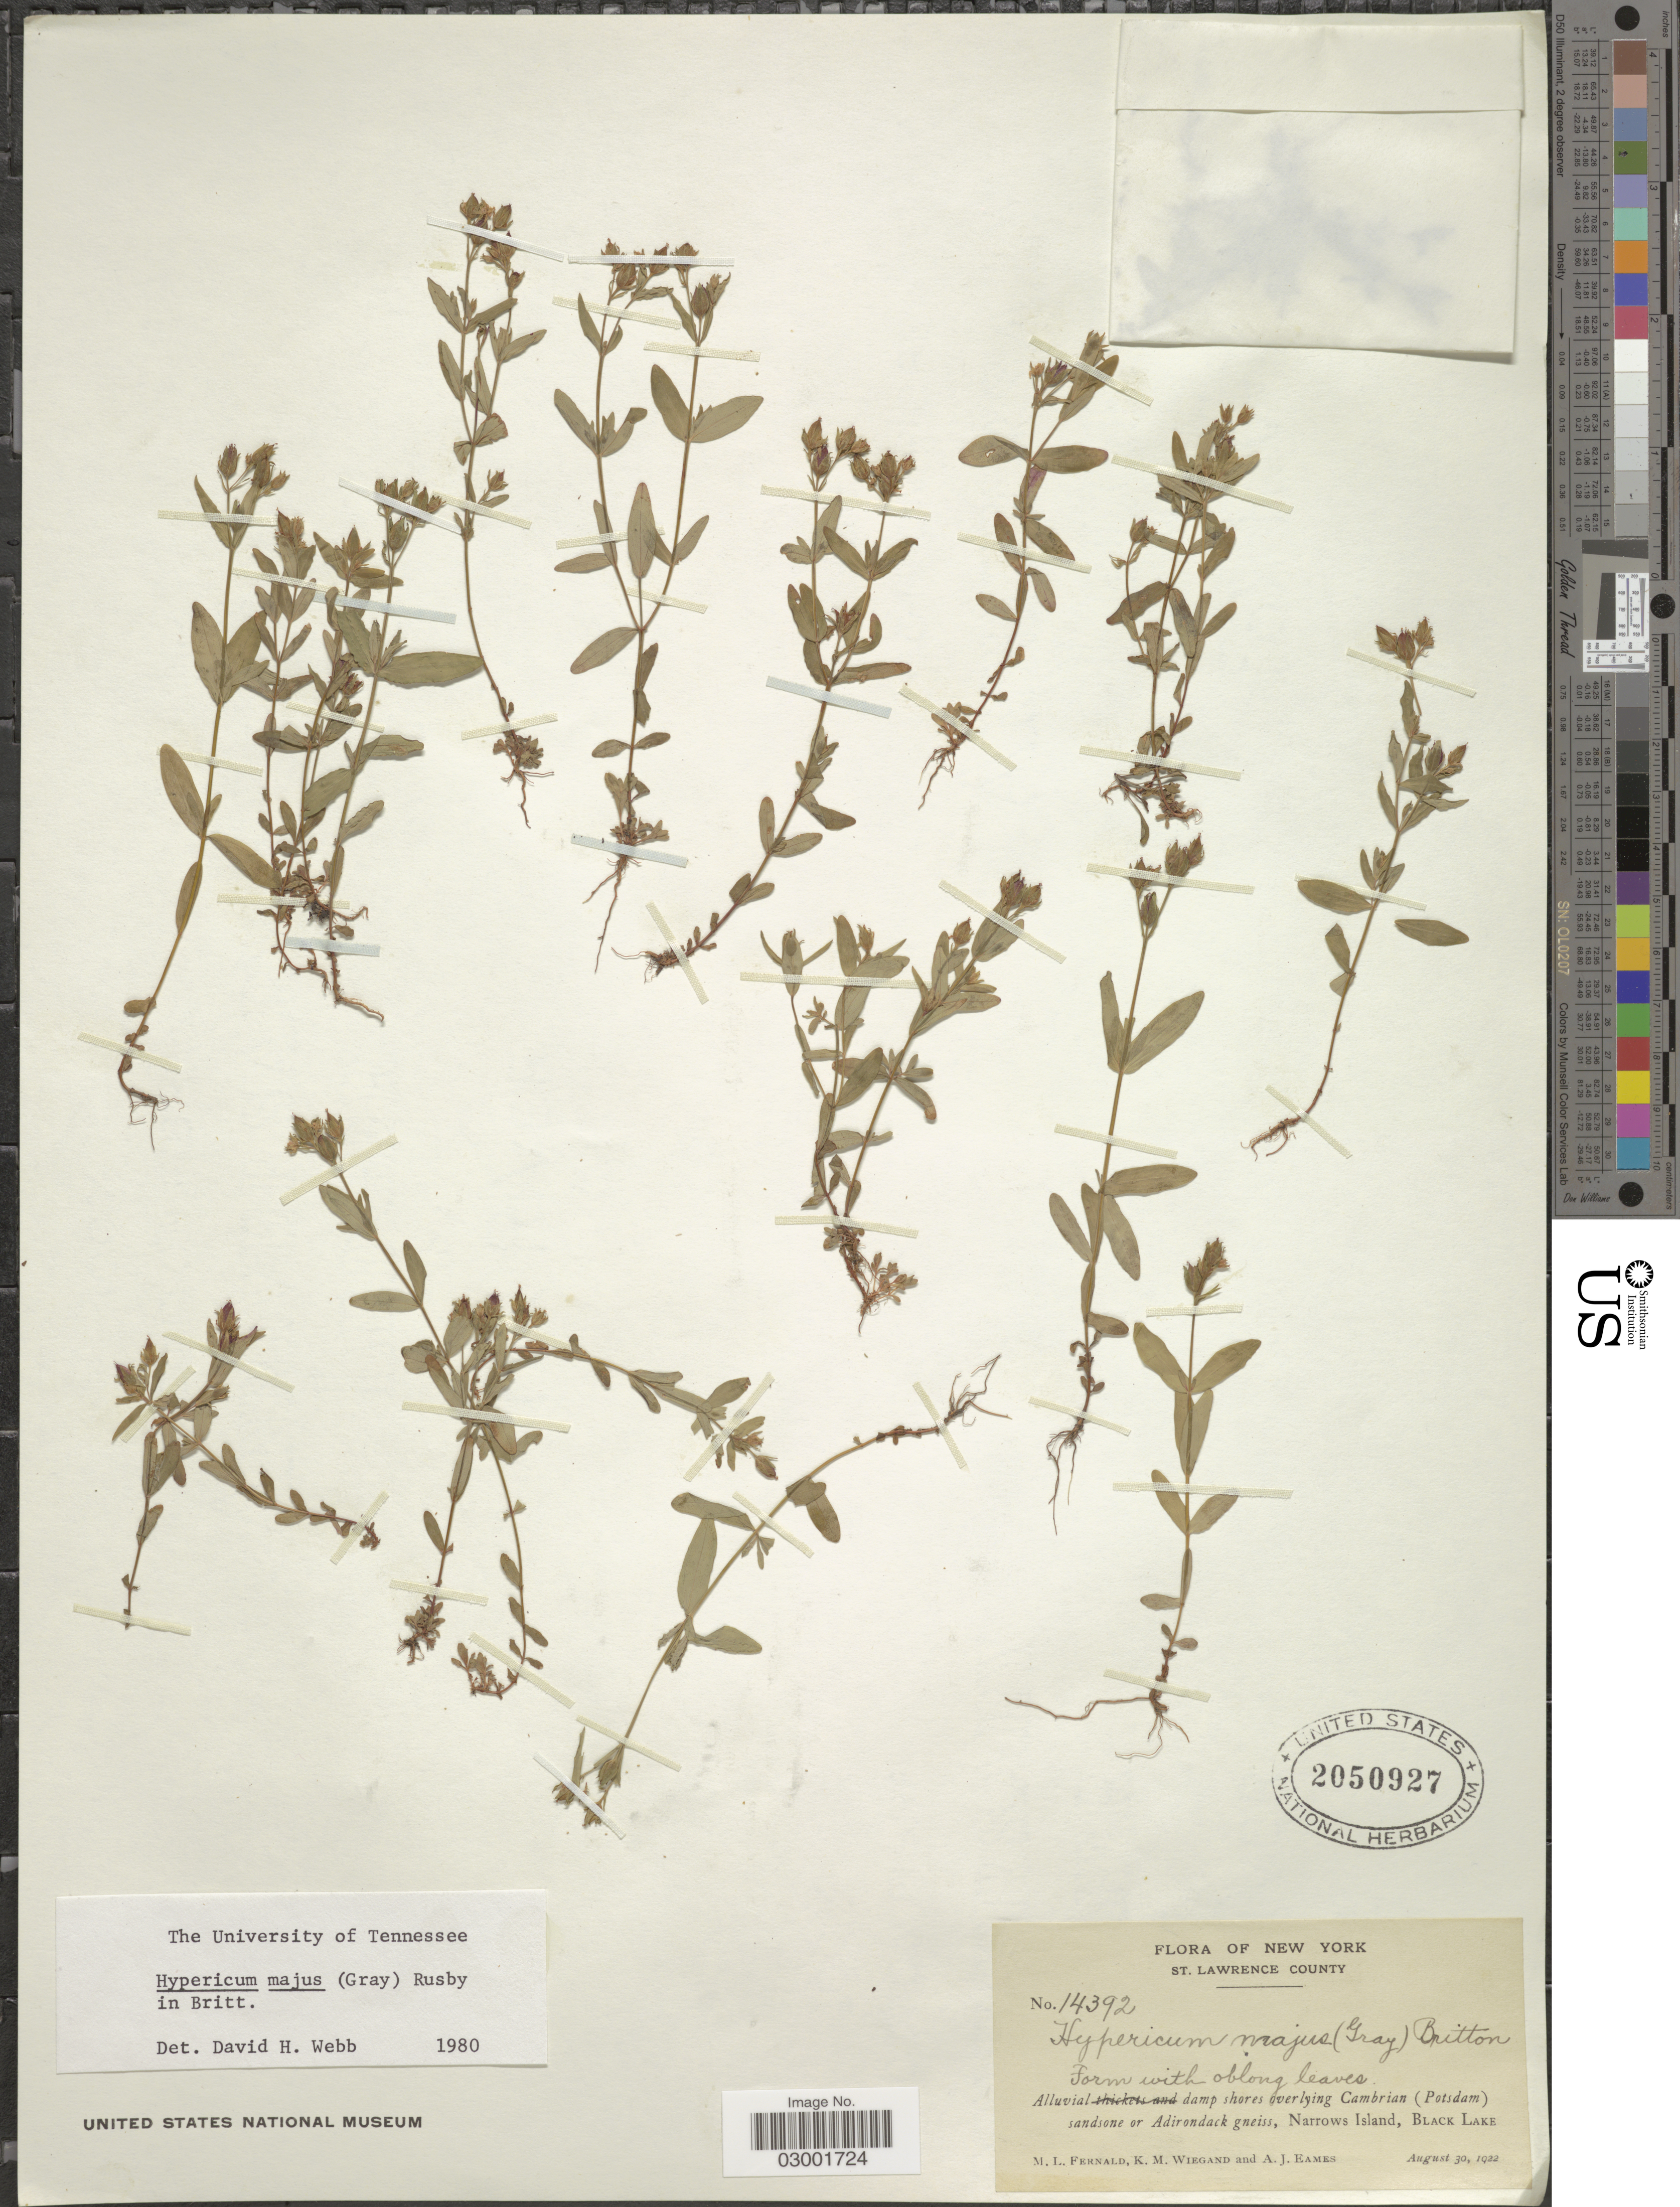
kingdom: Plantae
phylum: Tracheophyta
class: Magnoliopsida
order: Malpighiales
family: Hypericaceae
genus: Hypericum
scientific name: Hypericum majus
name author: (A. Gray) Britton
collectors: M. L. Fernald, K. M. Wiegand & A. J. Eames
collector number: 14392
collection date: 1922-08-30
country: United States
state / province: New York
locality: St. Lawrence County. Narrow Island, Black Lake.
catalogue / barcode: US 2050927